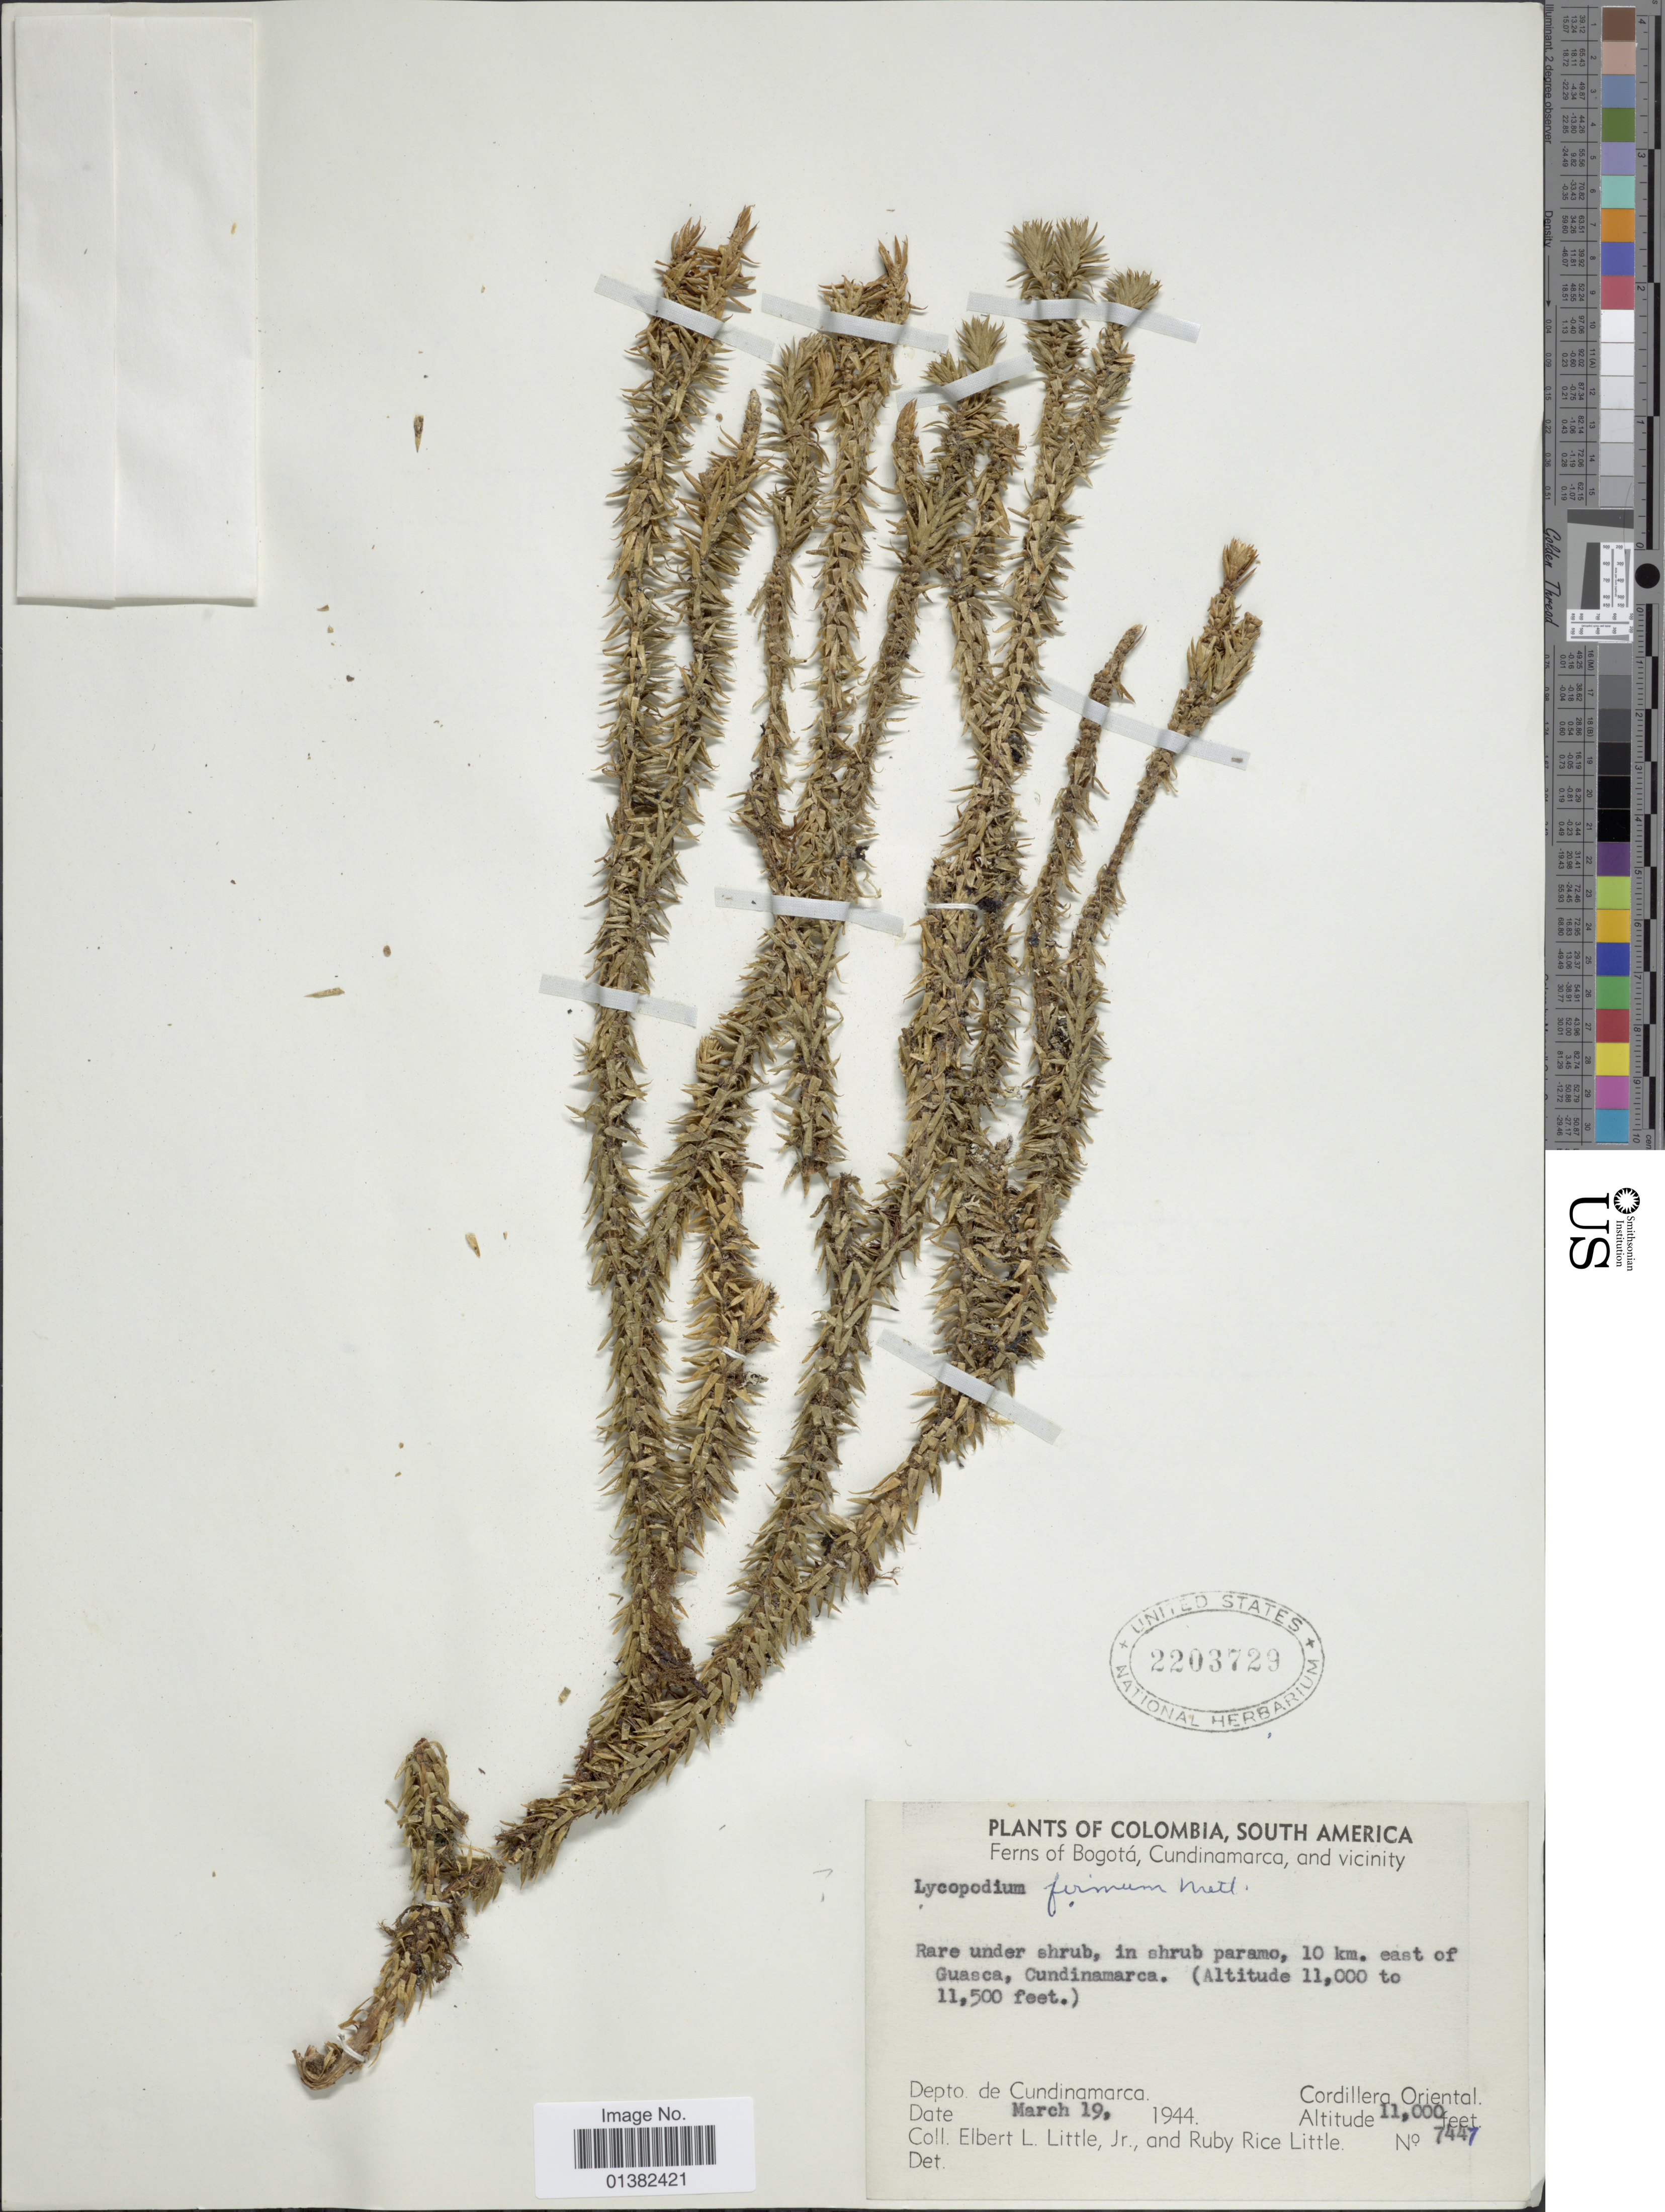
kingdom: Plantae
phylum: Tracheophyta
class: Lycopodiopsida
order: Lycopodiales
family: Lycopodiaceae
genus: Phlegmariurus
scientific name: Phlegmariurus myrtuosus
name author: (Spring) B. Øllg.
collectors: E. L. Little & R. R. Little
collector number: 7447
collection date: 1944-03-19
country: Colombia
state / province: Cundinamarca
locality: Cordillera Oriental, Ferns of Bogotá, and vicinity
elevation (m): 3353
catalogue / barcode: US 2203729